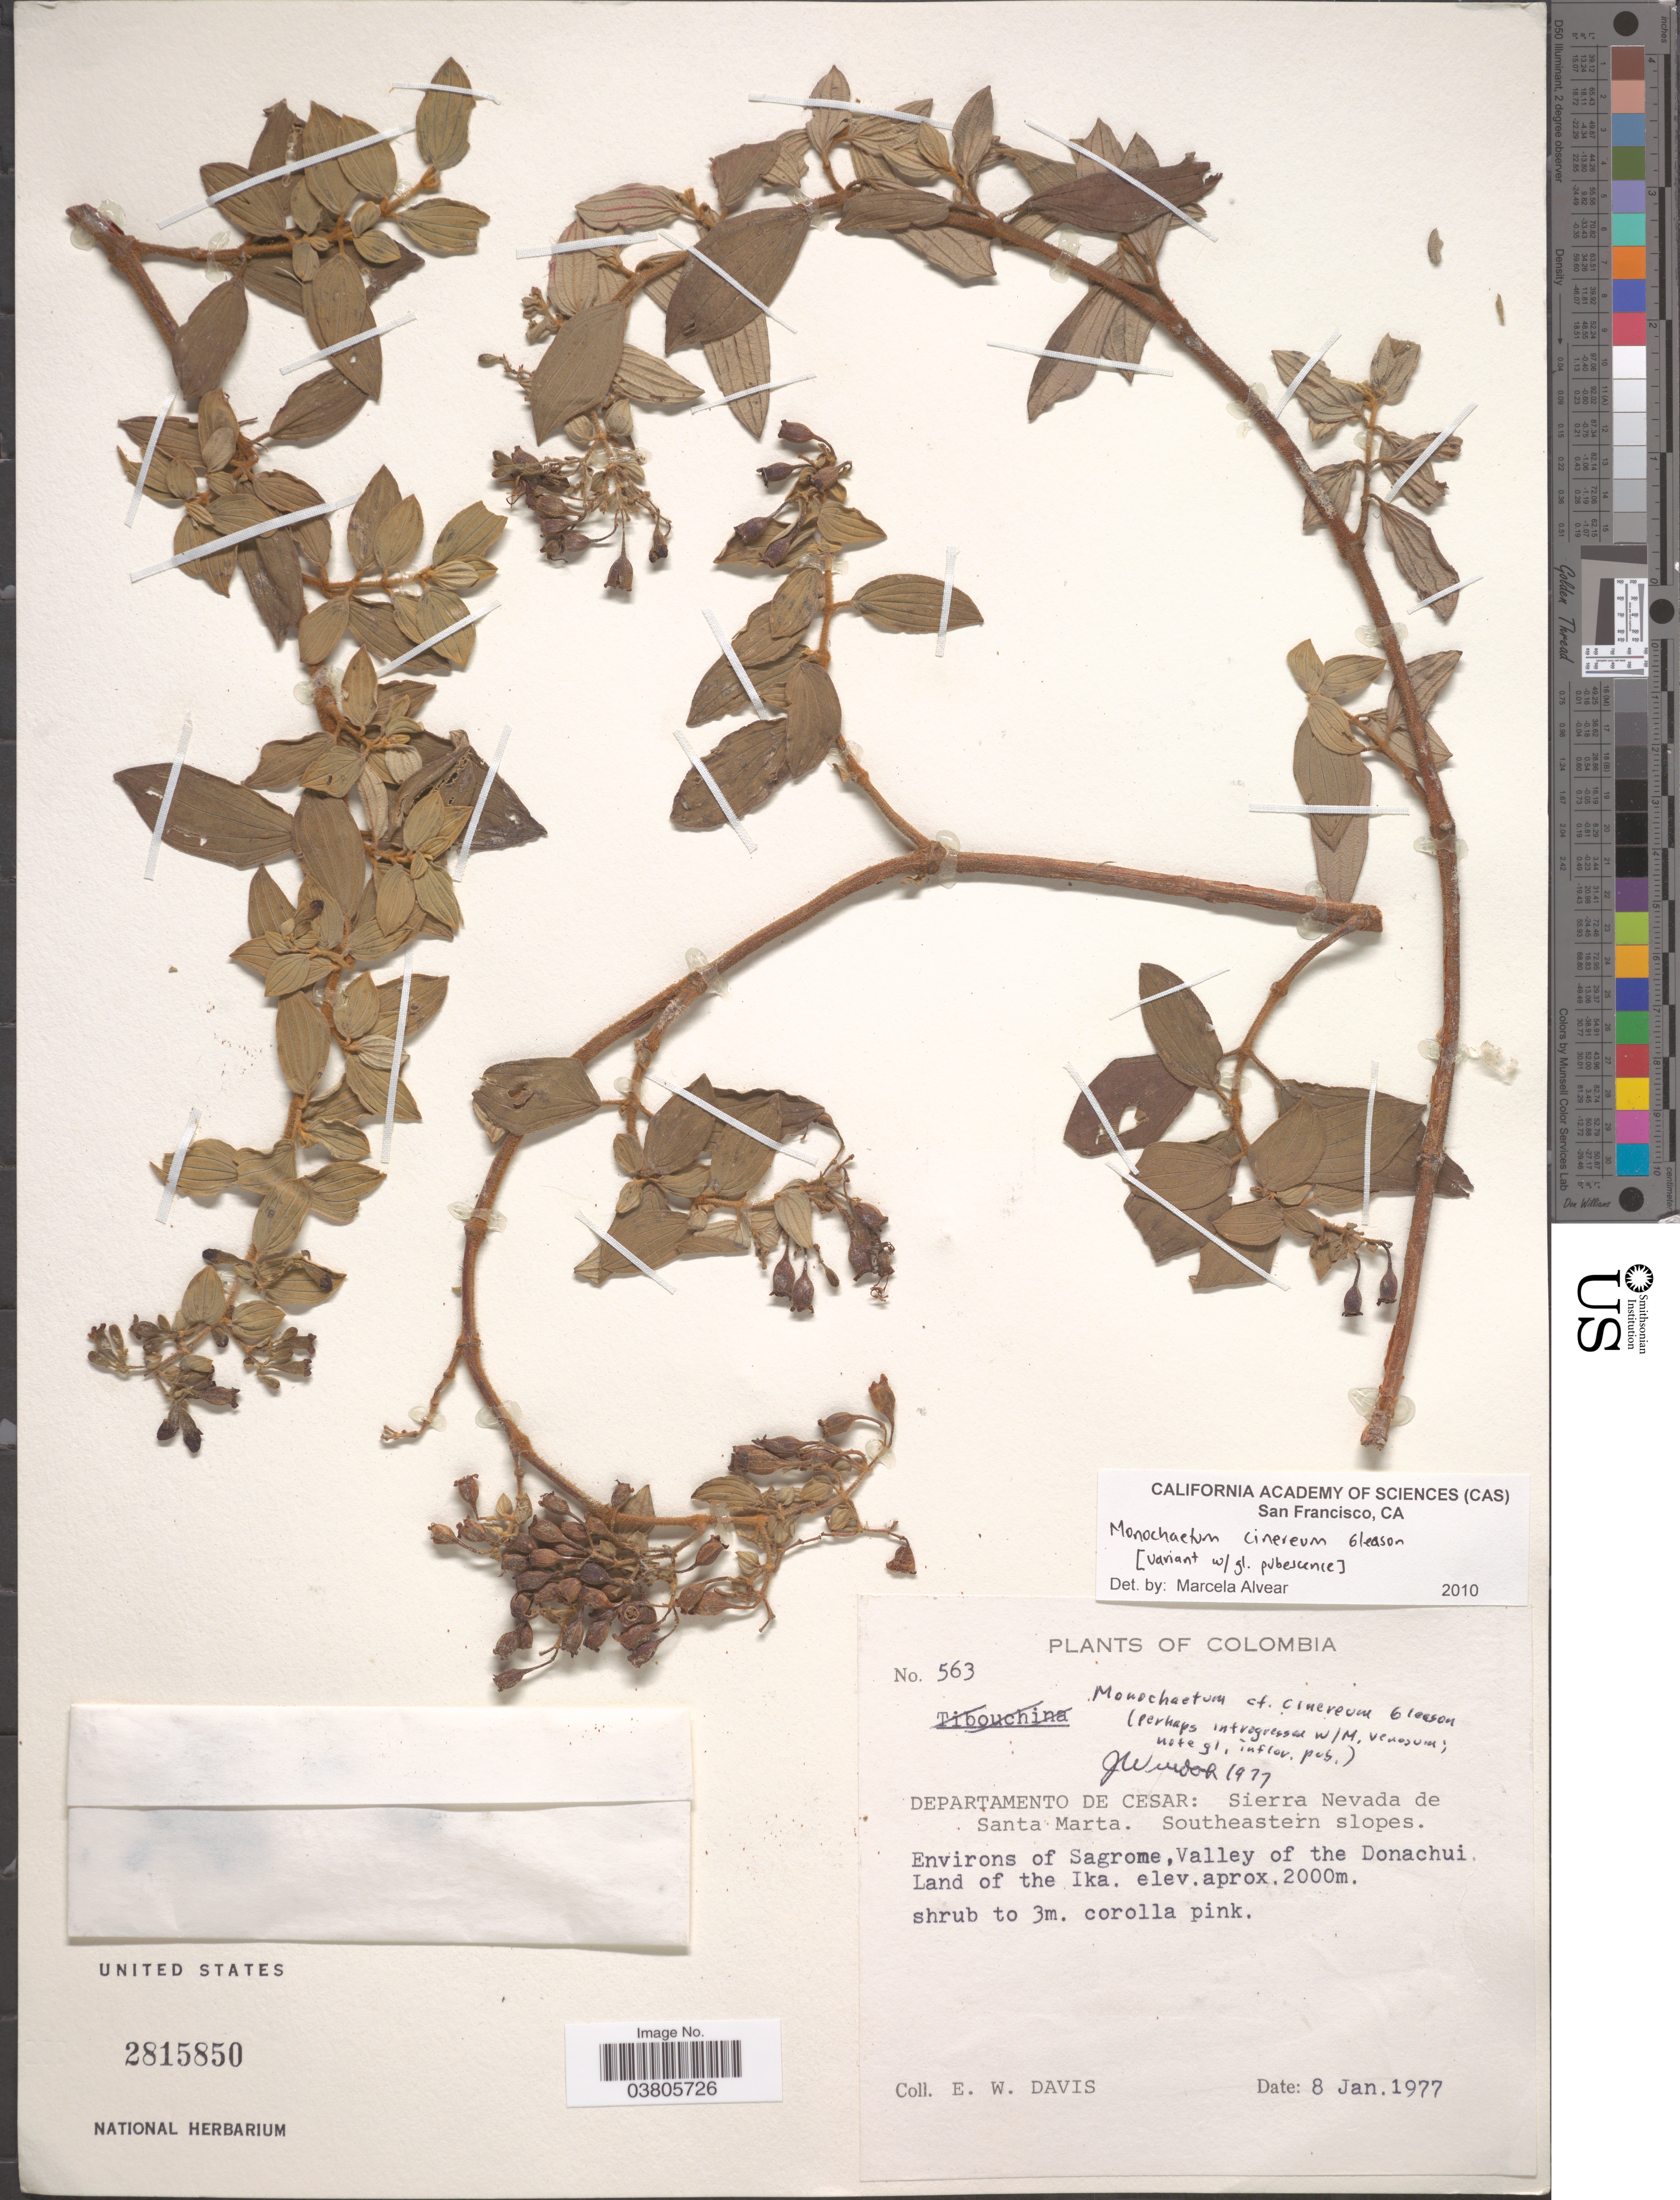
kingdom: Plantae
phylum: Tracheophyta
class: Magnoliopsida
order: Myrtales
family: Melastomataceae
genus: Monochaetum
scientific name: Monochaetum cinereum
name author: Gleason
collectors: E. W. Davis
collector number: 563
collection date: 1977-01-08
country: Colombia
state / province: Cesar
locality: Departamento de Cesar: Sierra Nevada de Santa Marta. Southeastern slopes. Environs of Sagrome, Valley of the Donachui Land of the Ika.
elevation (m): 2000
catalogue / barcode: US 2815850